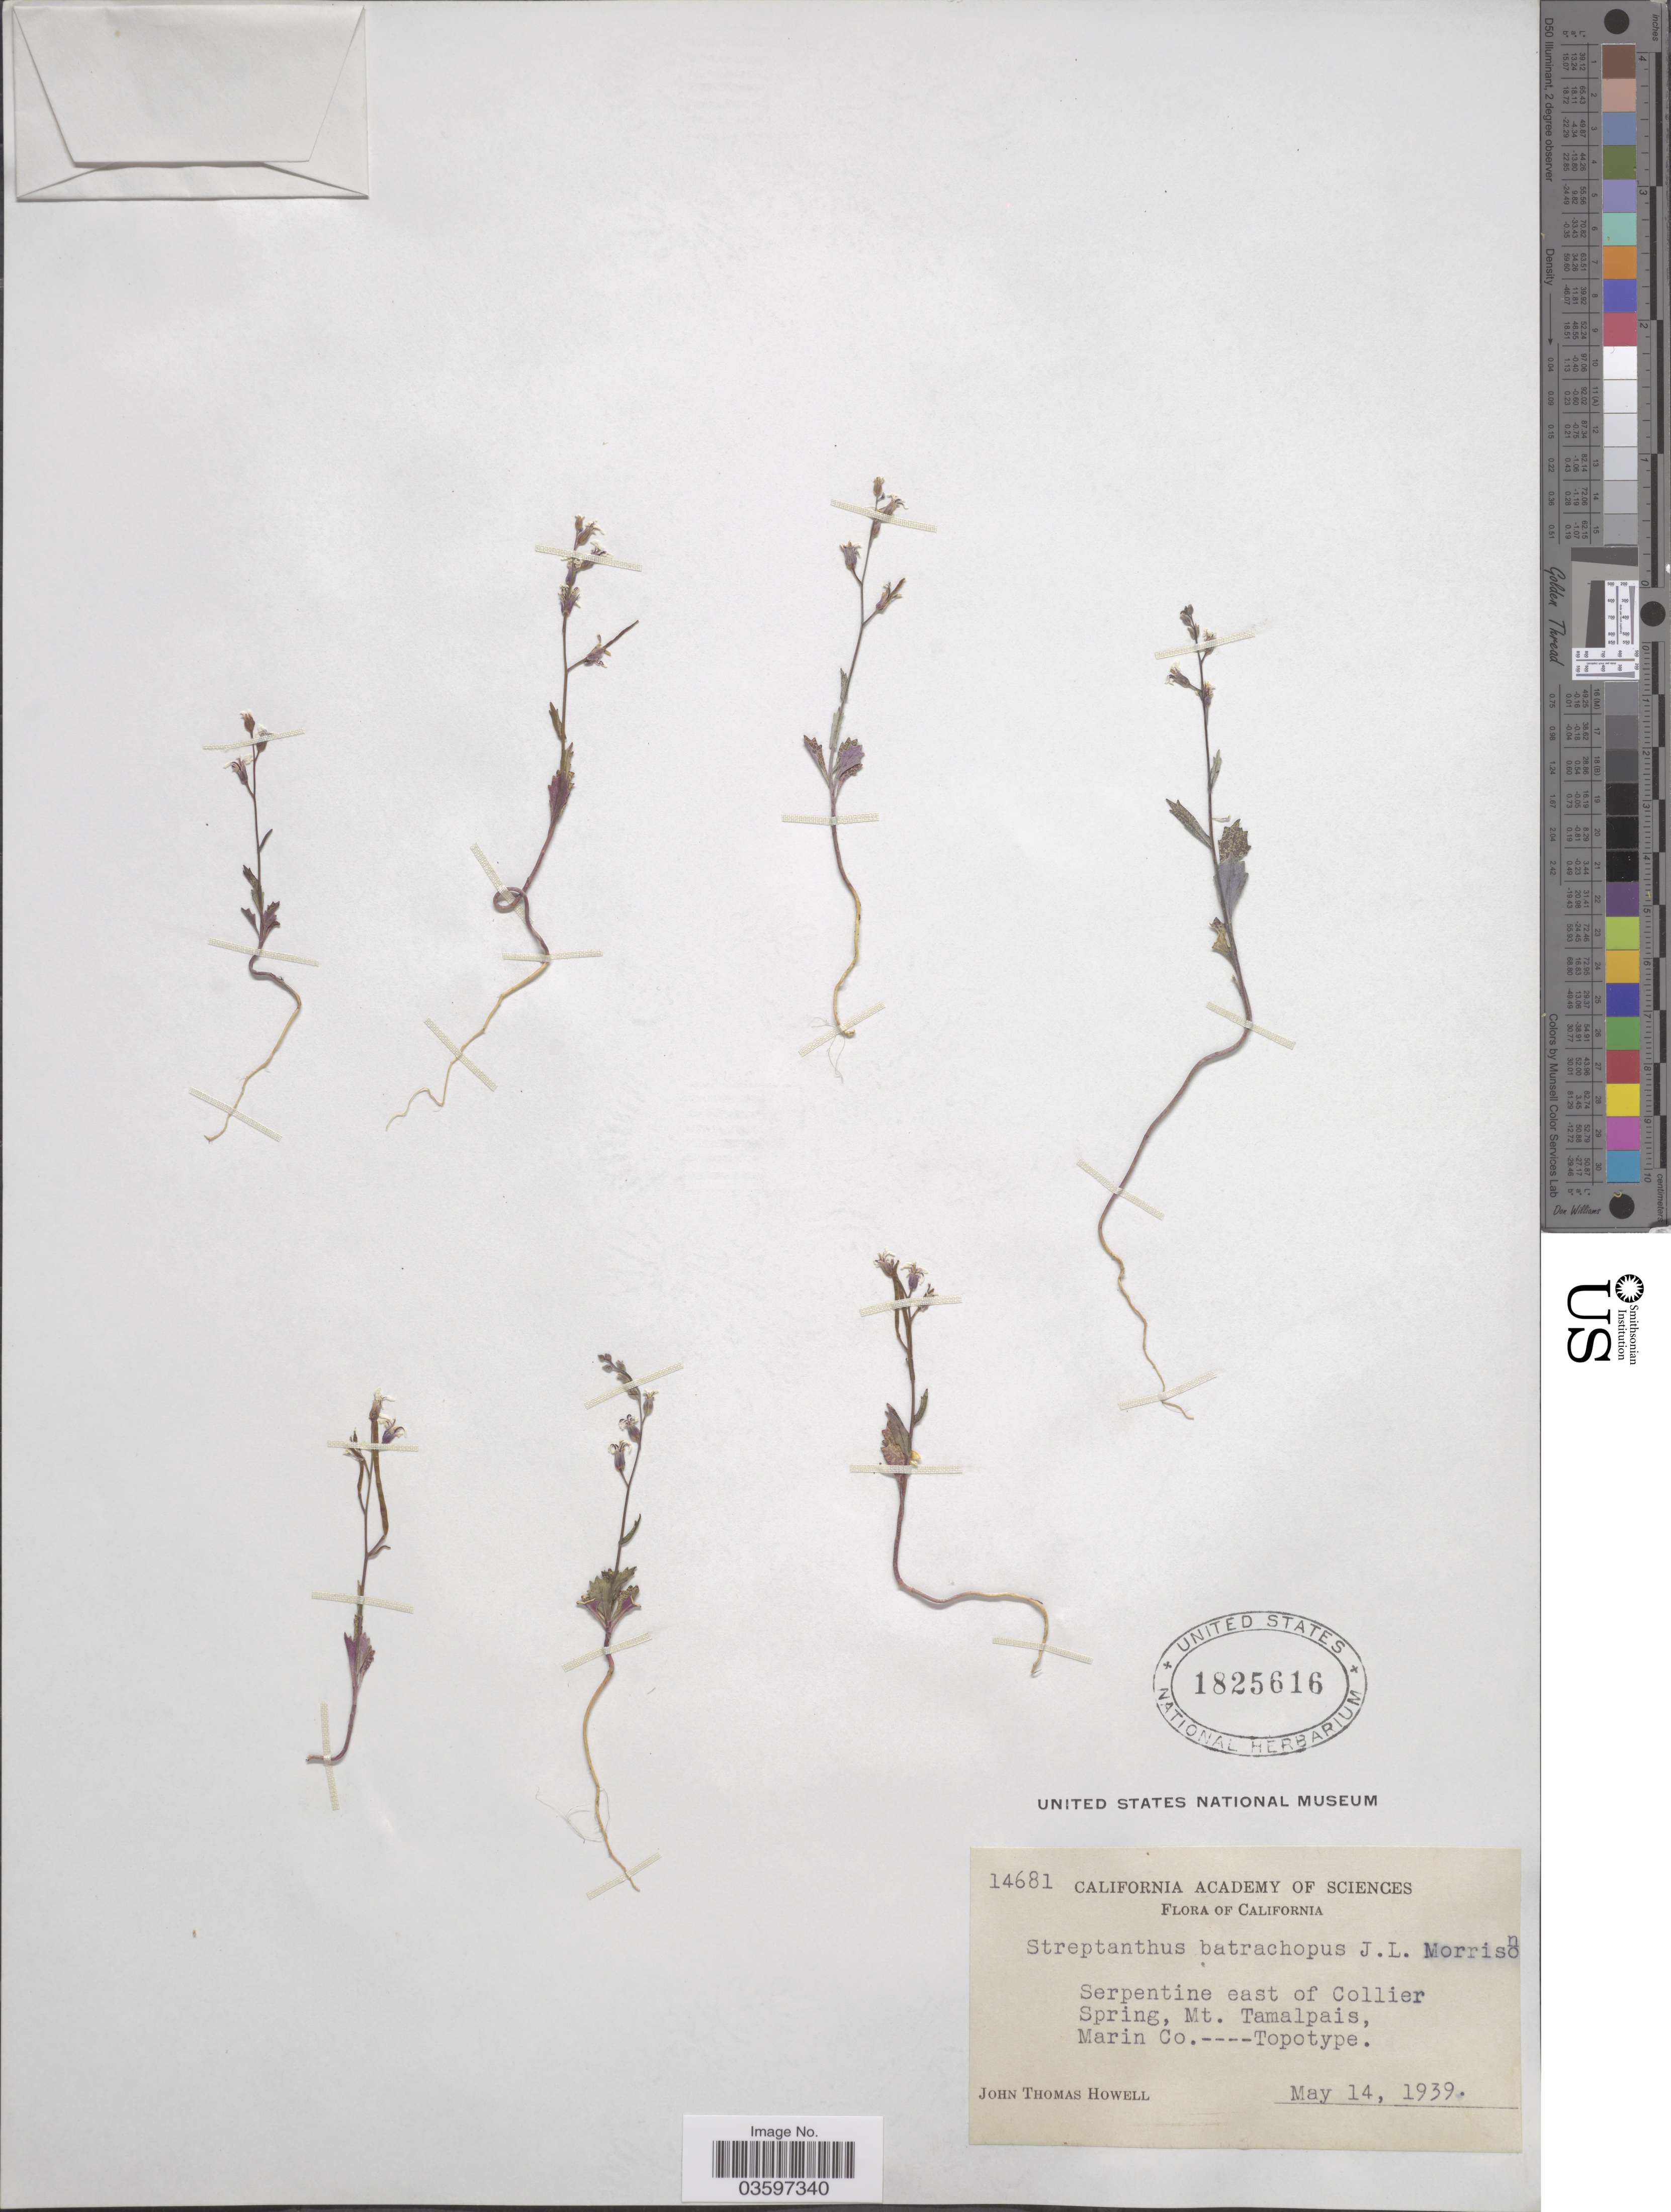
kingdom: Plantae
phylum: Tracheophyta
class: Magnoliopsida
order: Brassicales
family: Brassicaceae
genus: Streptanthus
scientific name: Streptanthus batrachopus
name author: J.L. Morrison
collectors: J. T. Howell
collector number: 14681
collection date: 1939-05-14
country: United States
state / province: California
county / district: Marin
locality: Serpentine east of Collier Spring, Mt. Tamalpais, Marin Co.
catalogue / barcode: US 1825616